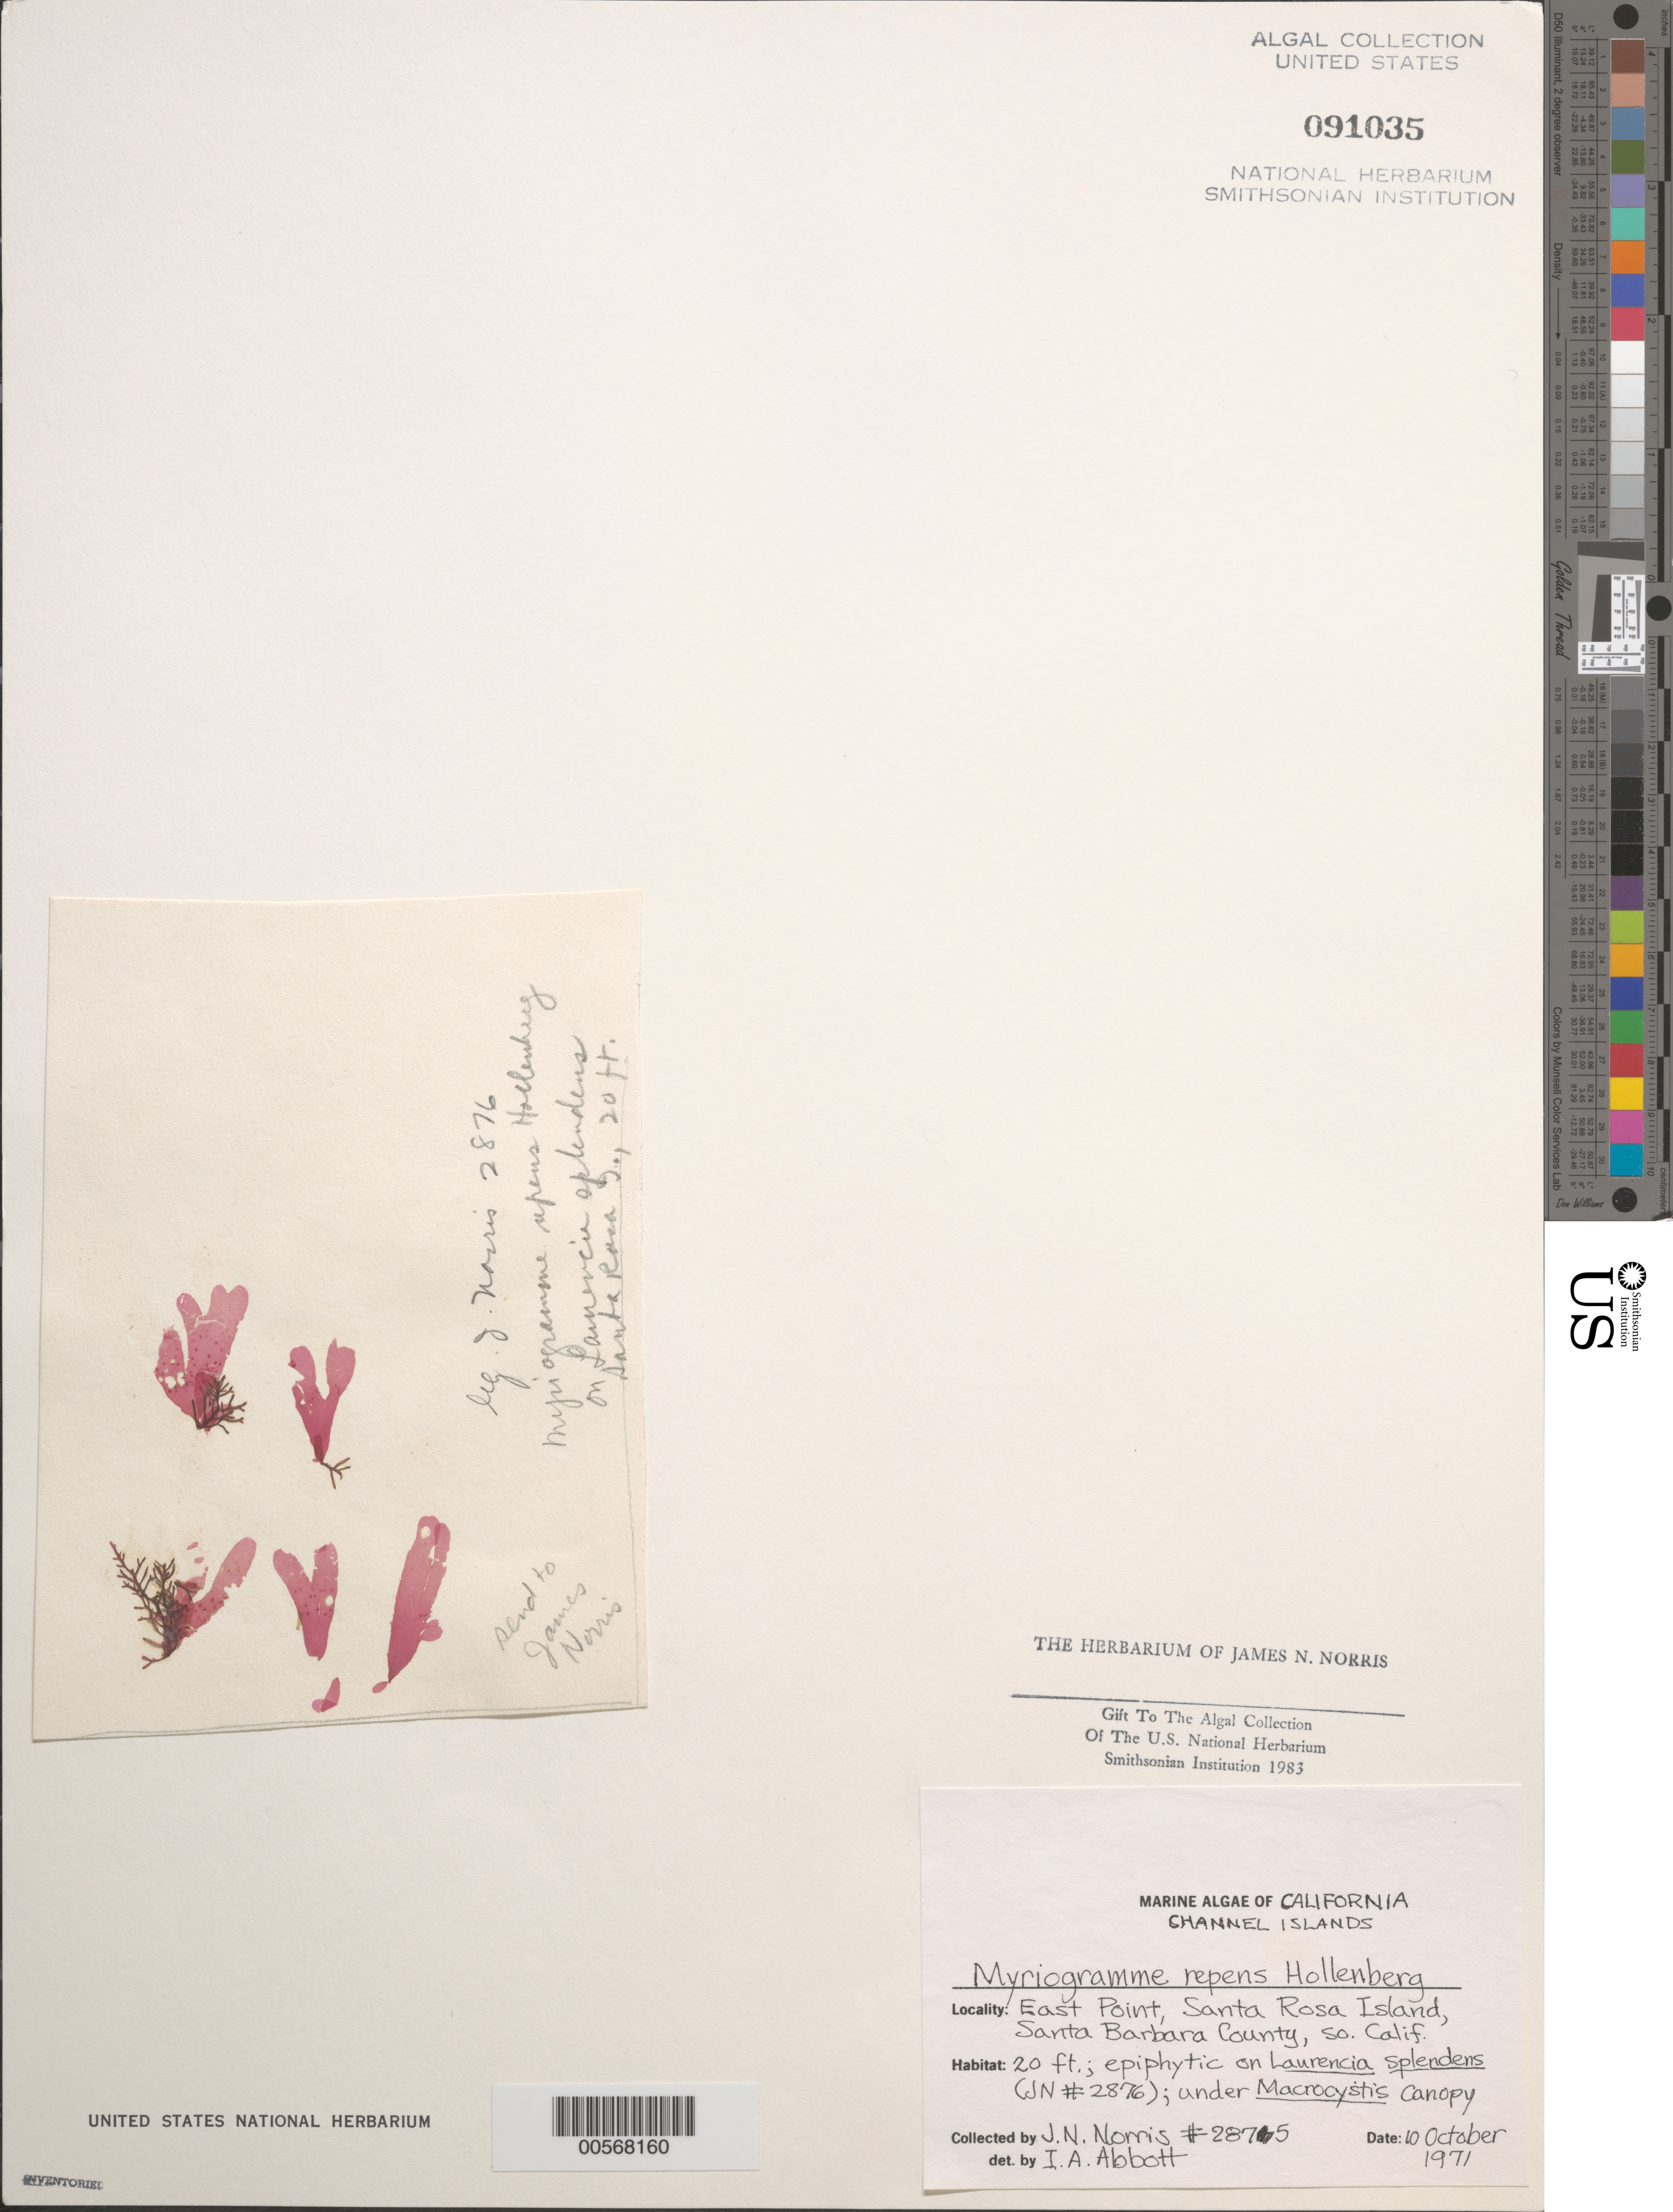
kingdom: Plantae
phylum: Rhodophyta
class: Florideophyceae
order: Ceramiales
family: Delesseriaceae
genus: Myriogramme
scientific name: Myriogramme repens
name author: Hollenb.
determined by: Abbott, Isabella A.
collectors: J. N. Norris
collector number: JN-2875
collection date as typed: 10 Oct 1971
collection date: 1971-10-10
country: United States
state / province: California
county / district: Santa Barbara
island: Santa Rosa Island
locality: East Point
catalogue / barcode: US 91035